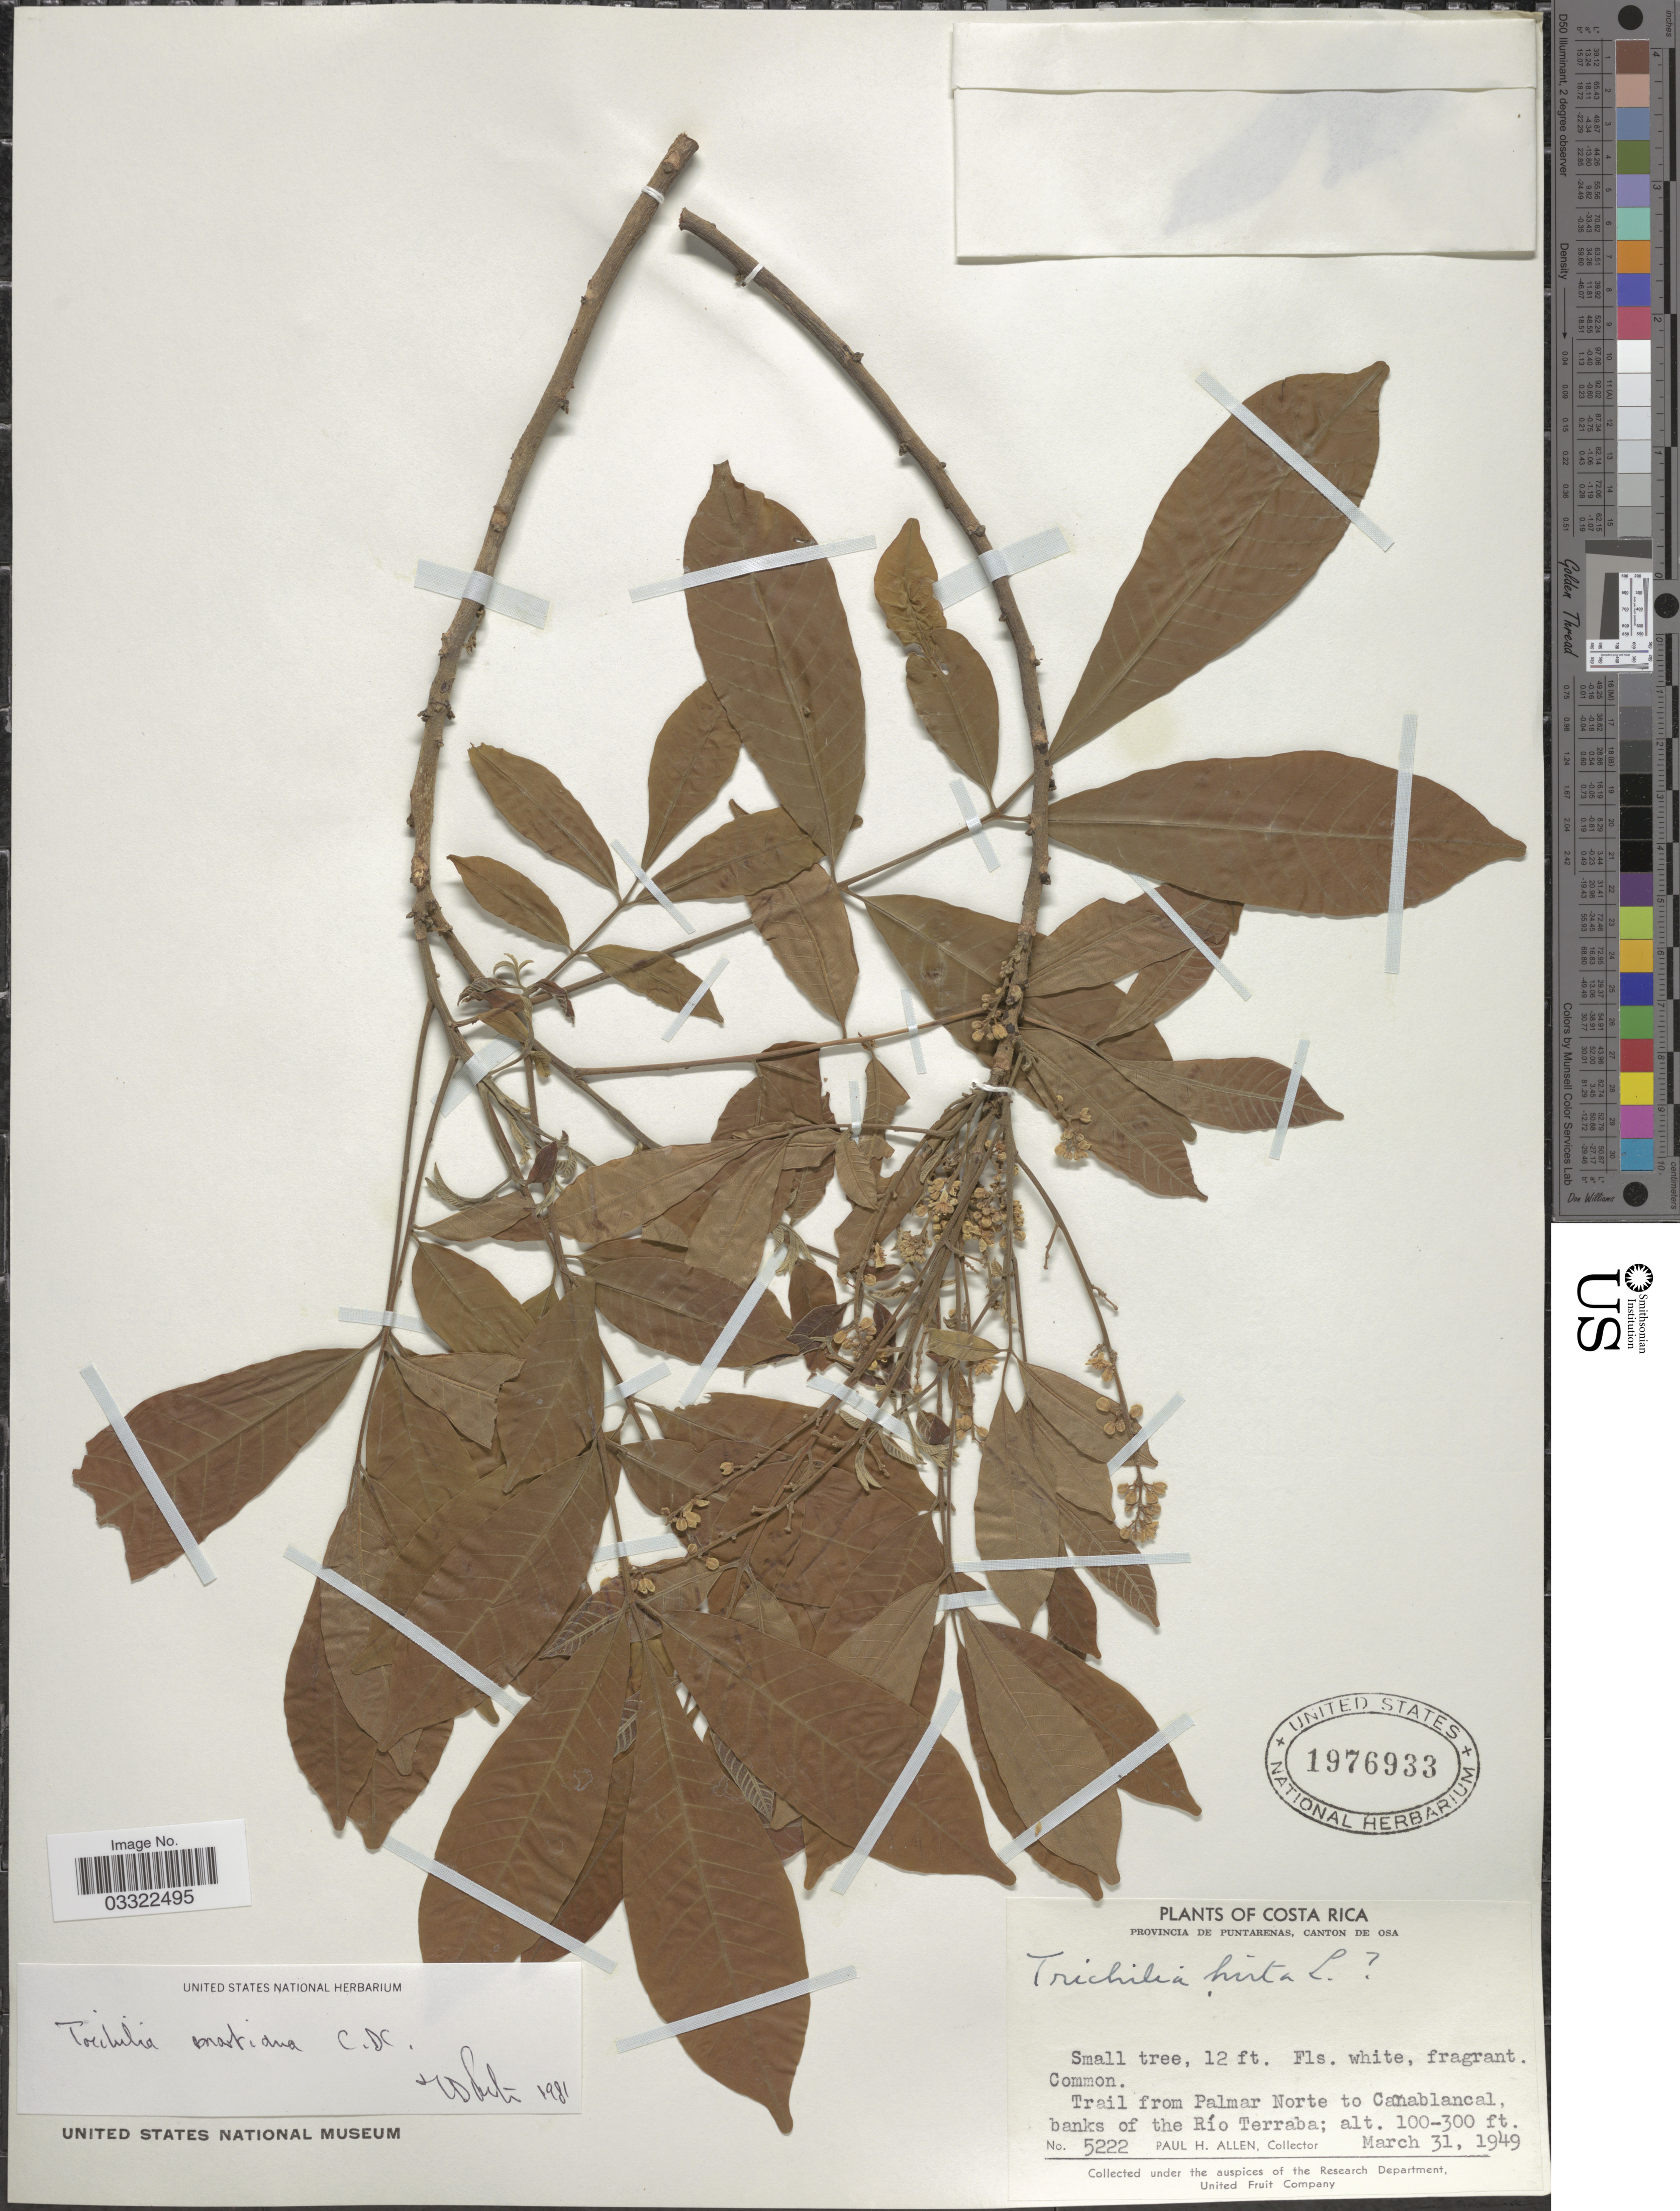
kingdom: Plantae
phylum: Tracheophyta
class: Magnoliopsida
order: Sapindales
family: Meliaceae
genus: Trichilia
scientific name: Trichilia martiana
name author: C. DC.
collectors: P. H. Allen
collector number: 5222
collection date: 1949-03-31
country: Costa Rica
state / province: Puntarenas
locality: Canton de Osa. Trail from Palmar Norte to Cañablancal, banks of the Río Terraba.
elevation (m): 30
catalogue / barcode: US 1976933